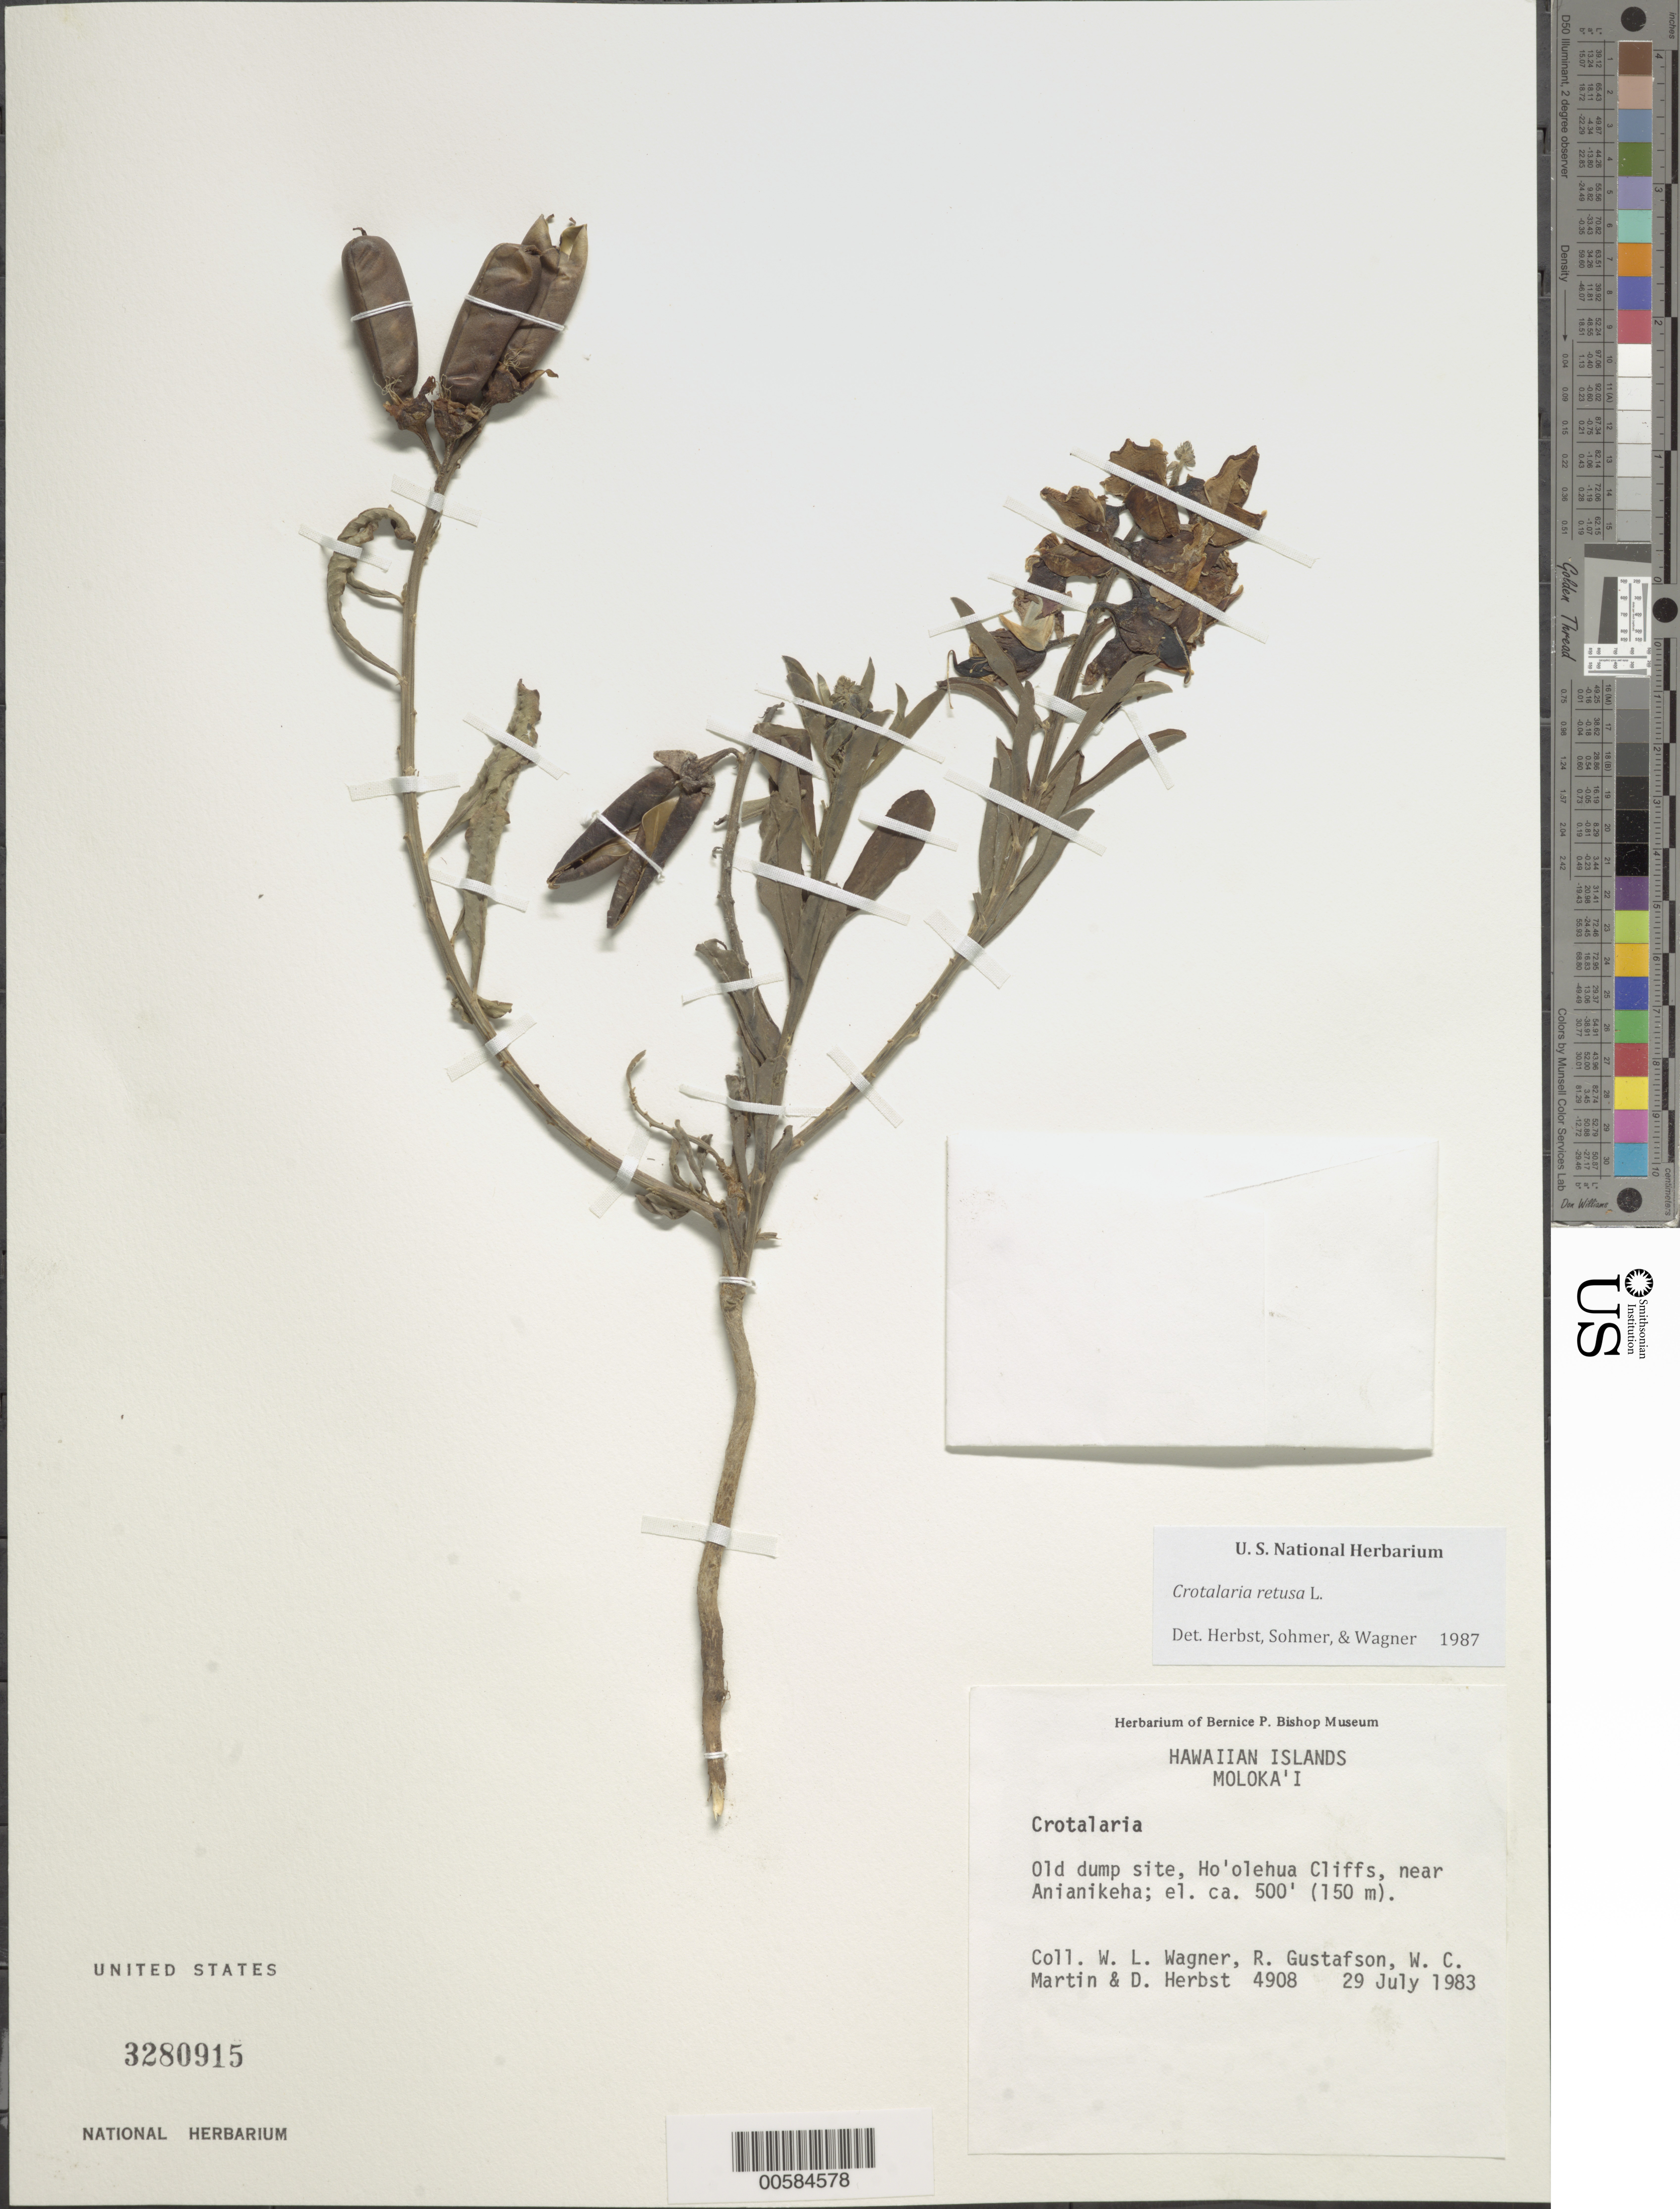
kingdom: Plantae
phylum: Tracheophyta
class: Magnoliopsida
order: Fabales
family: Fabaceae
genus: Crotalaria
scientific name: Crotalaria retusa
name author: L.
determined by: Herbst, D. R.; Sohmer, S. H.; Wagner, W. L.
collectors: W. L. Wagner, R. Gustafson, W. C. Martin & D. R. Herbst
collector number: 4908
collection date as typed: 29 Jul 1983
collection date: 1983-07-29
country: United States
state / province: Hawaii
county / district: Maui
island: Moloka'i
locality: Old dump site, Ho'olehua Cliffs, near Anianikeha.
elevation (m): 150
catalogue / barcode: US 3280915